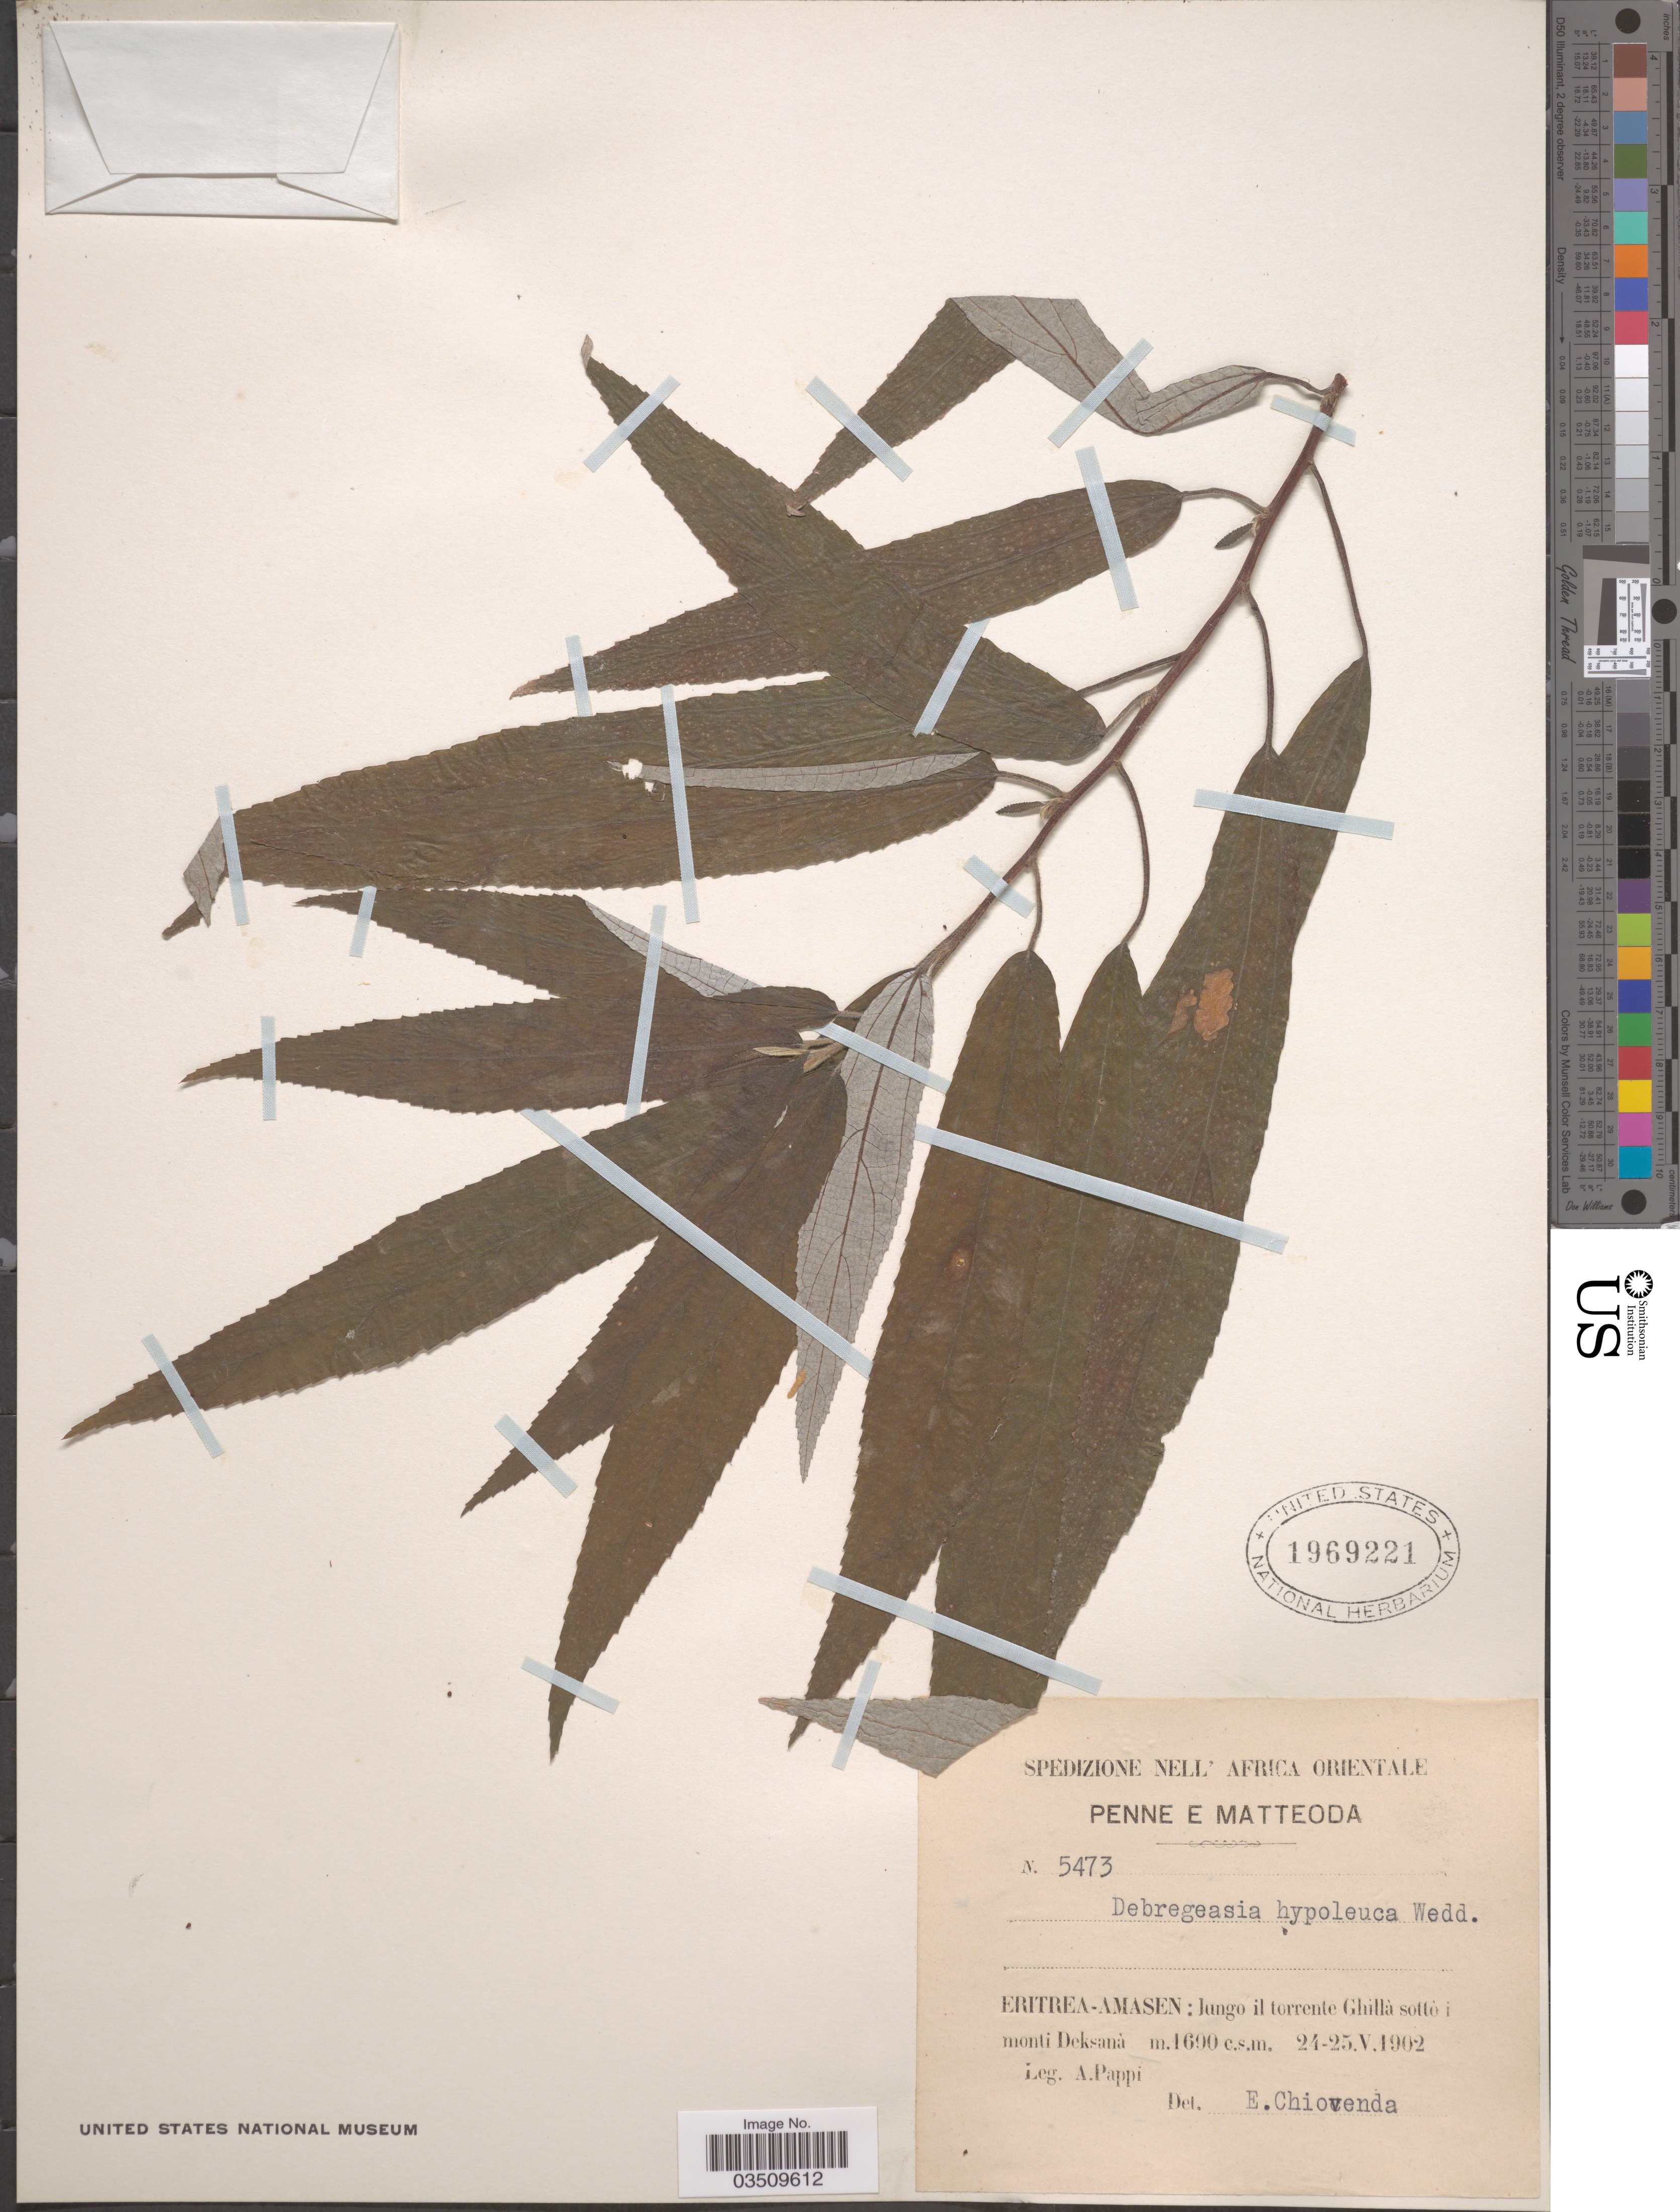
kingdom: Plantae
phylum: Tracheophyta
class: Magnoliopsida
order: Rosales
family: Urticaceae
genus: Debregeasia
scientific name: Debregeasia hypoleuca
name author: (Steud.) Wedd.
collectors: A. Pappi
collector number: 5473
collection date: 1902-05-24/1902-05-25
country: Eritrea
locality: Eritrea-Amasen: lungo il torrente Ghillà sotto i monti Deksanà.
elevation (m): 1600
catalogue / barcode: US 1969221